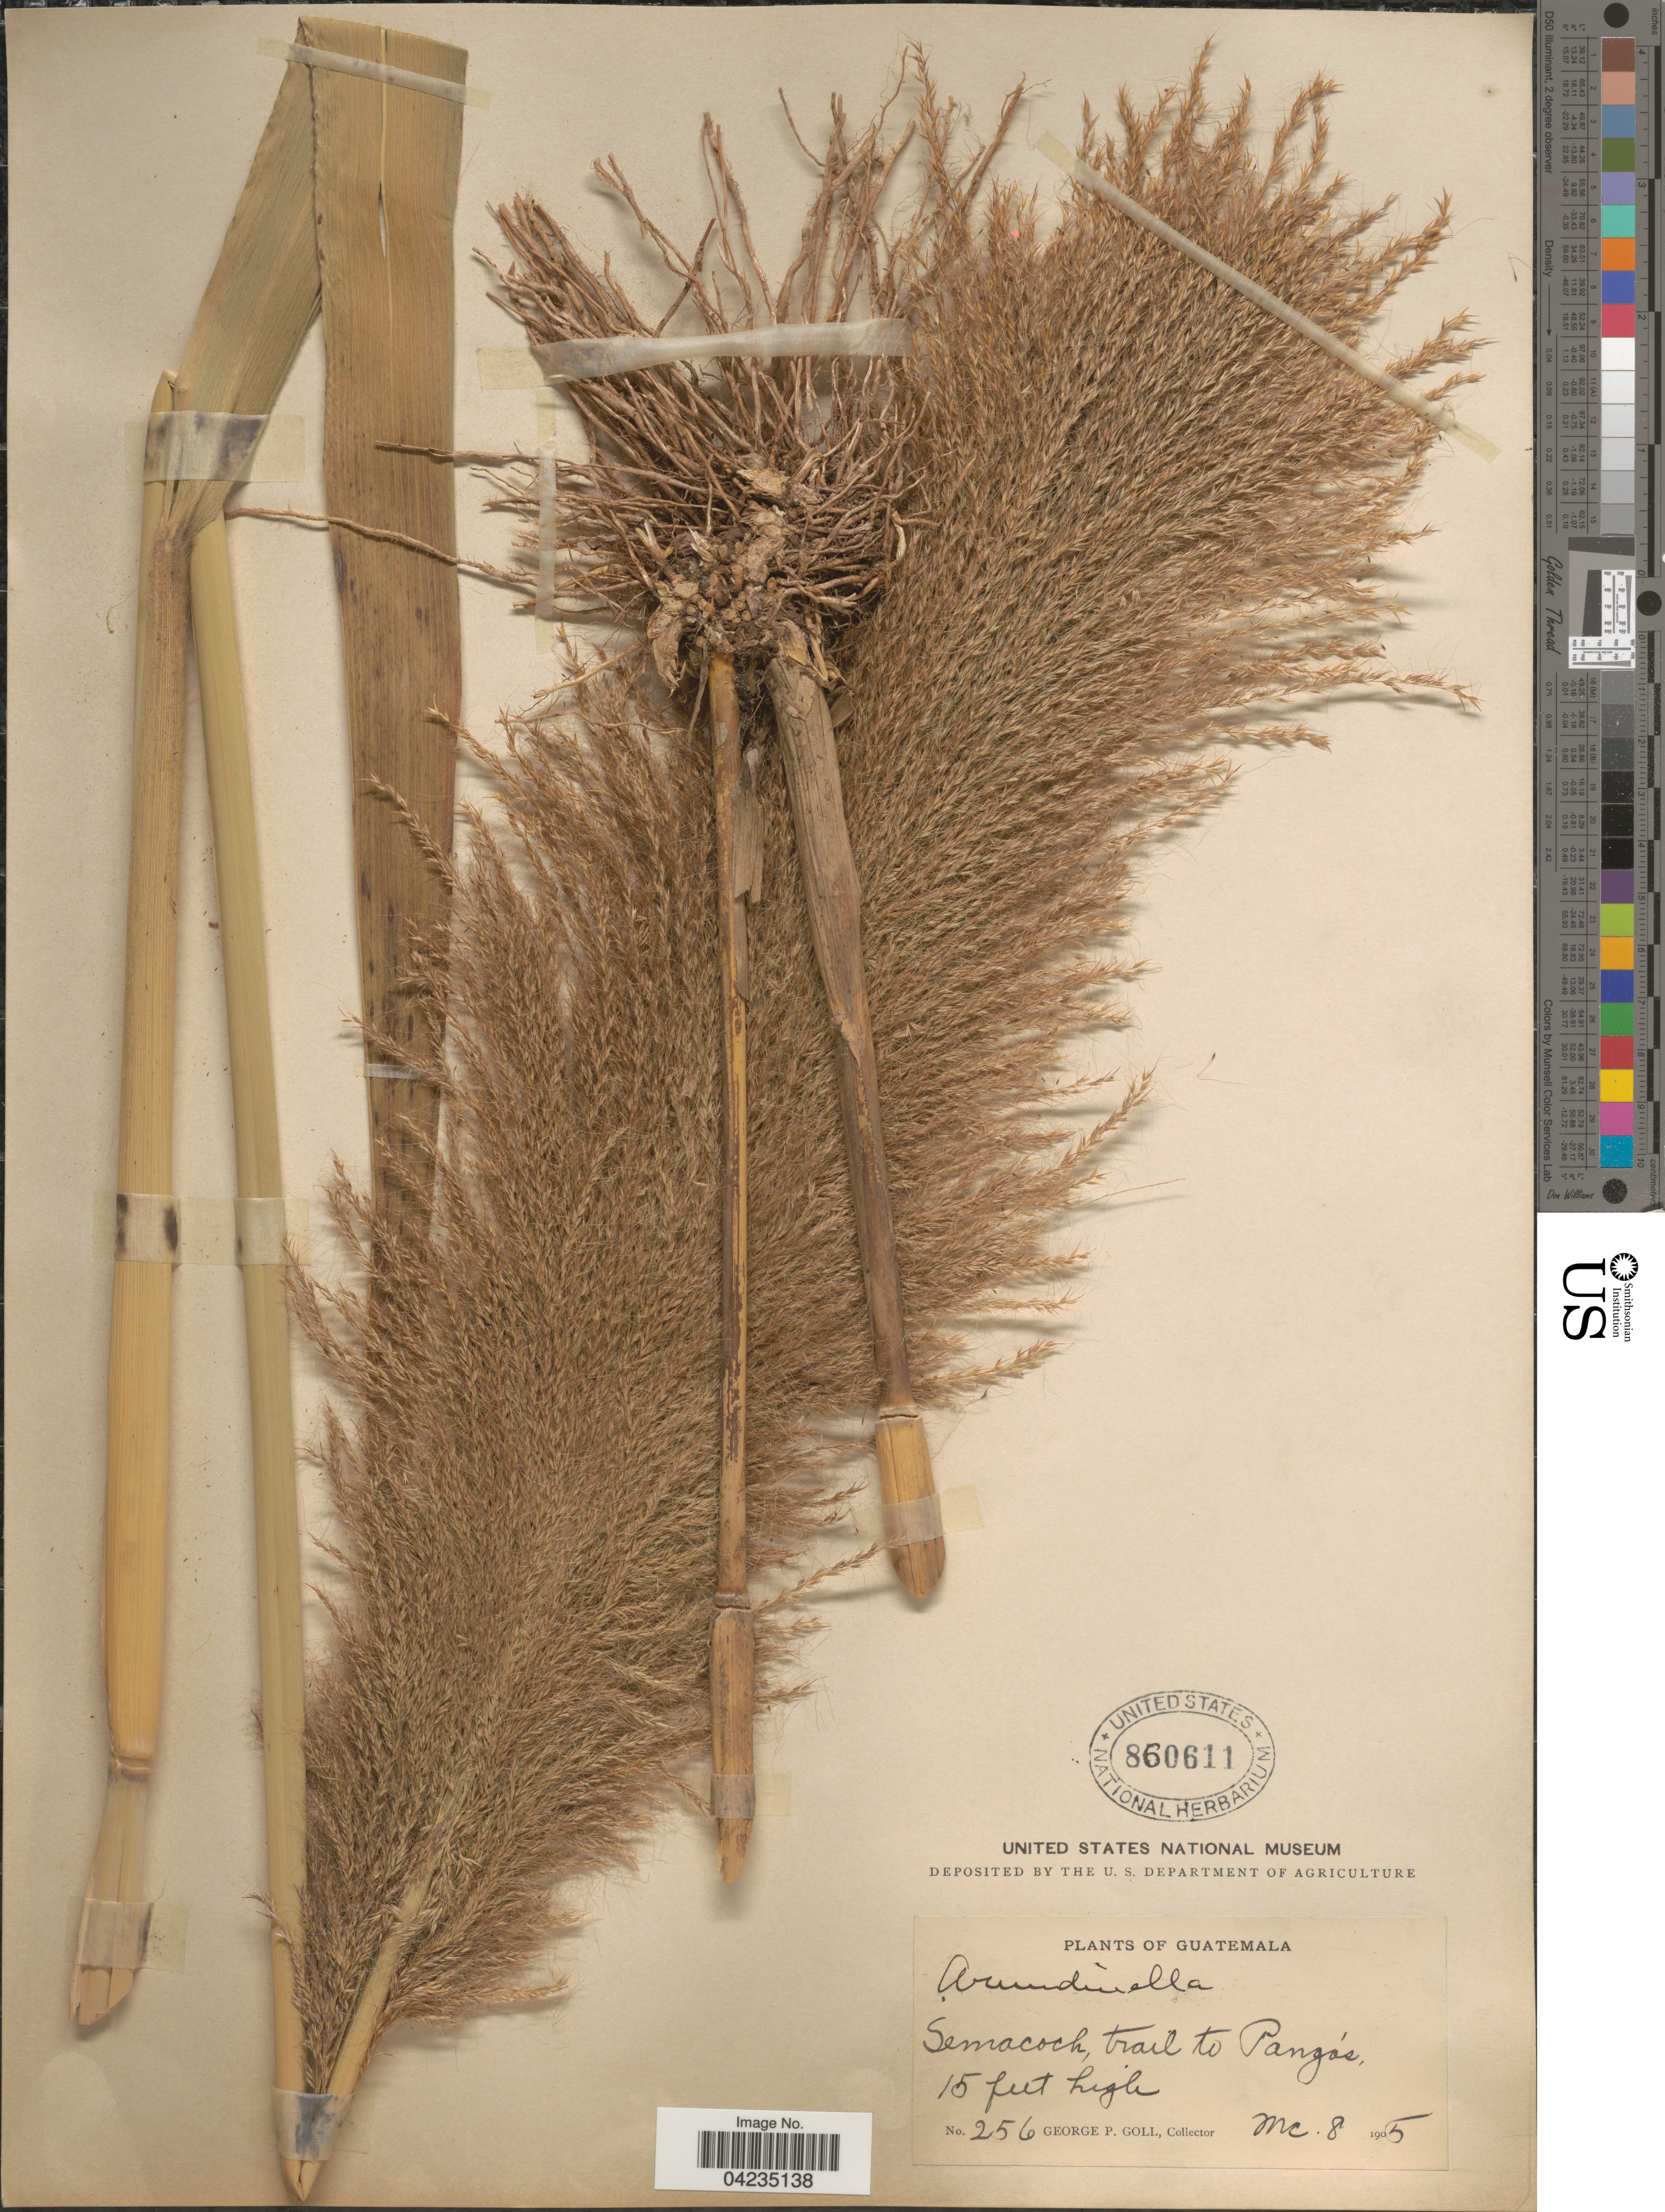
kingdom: Plantae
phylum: Tracheophyta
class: Liliopsida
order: Poales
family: Poaceae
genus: Arundinella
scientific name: Arundinella deppeana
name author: Nees ex Steud.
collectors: G. P. Goll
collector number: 256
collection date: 1905-03-08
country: Guatemala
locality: Semacoch, trail to Panzós.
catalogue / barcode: US 860611